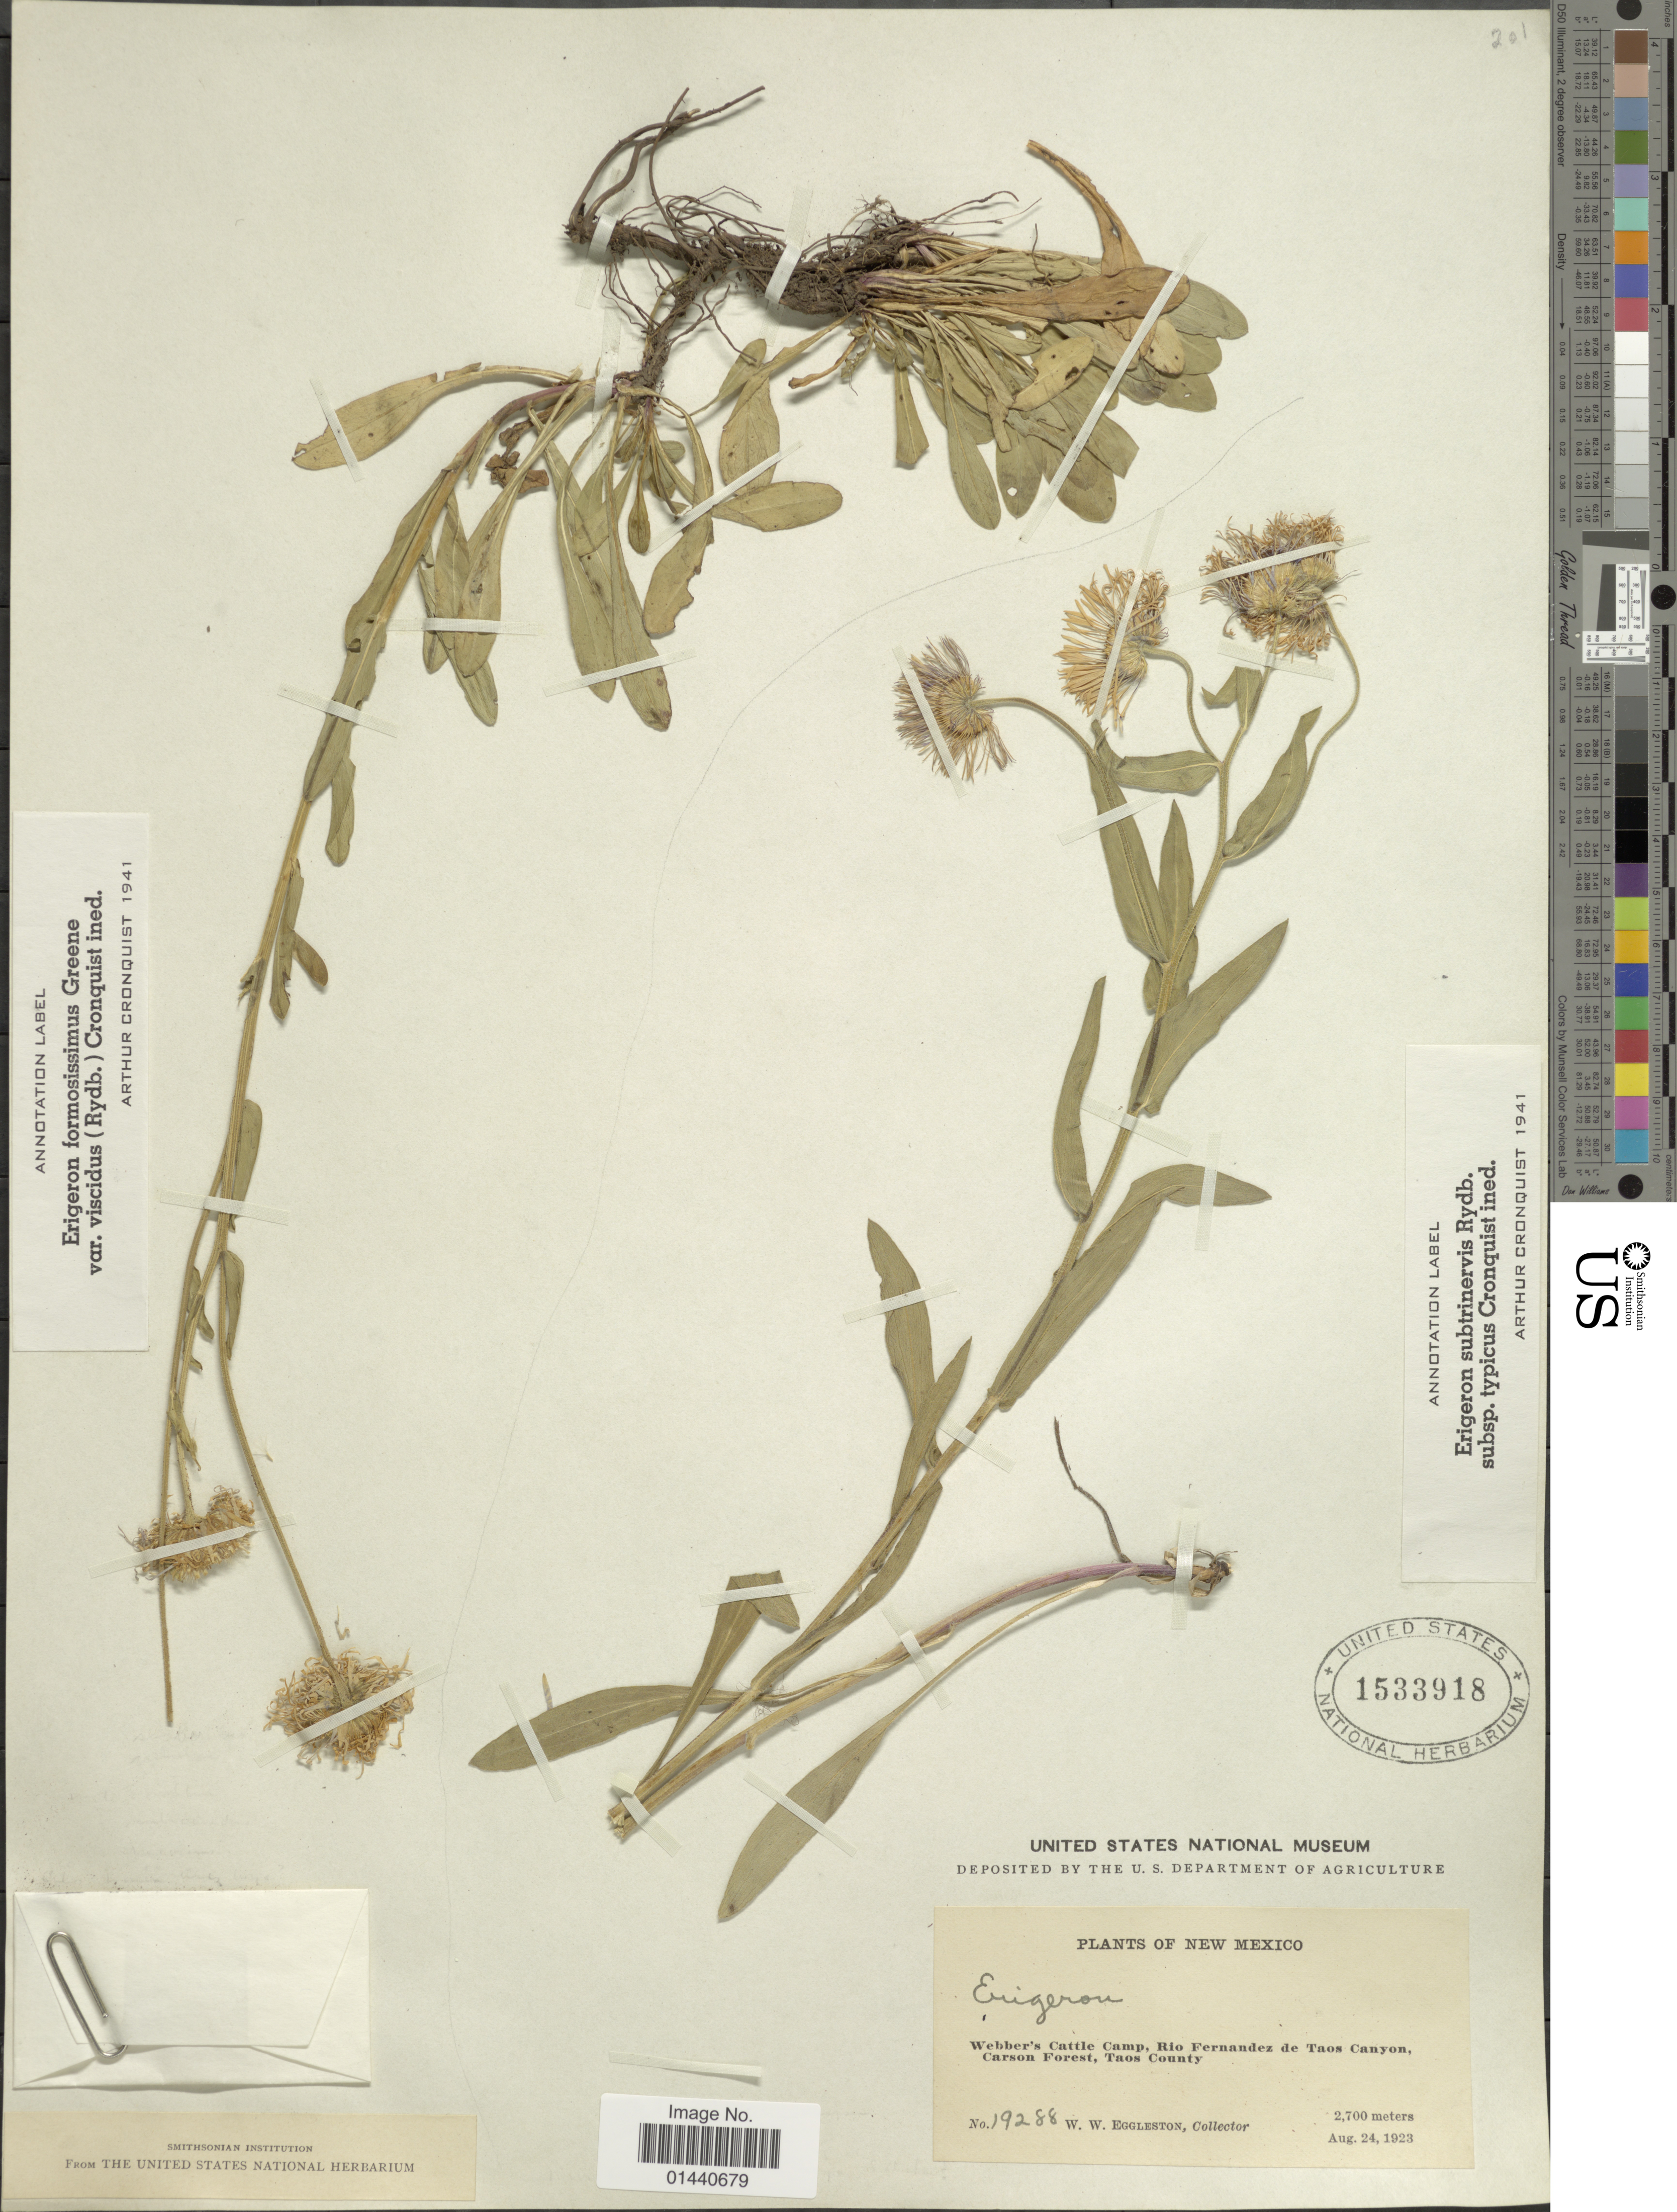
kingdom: Plantae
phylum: Tracheophyta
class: Magnoliopsida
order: Asterales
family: Asteraceae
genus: Erigeron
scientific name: Erigeron subtrinervis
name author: Rydb. ex Porter & Britton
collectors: W. W. Eggleston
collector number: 19288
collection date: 1923-08-24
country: United States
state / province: New Mexico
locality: Webber's Cattle Camp, Rio Fernandez de Taos Canyon, Carson Forest, Taos County.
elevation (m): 2700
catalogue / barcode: US 1533918